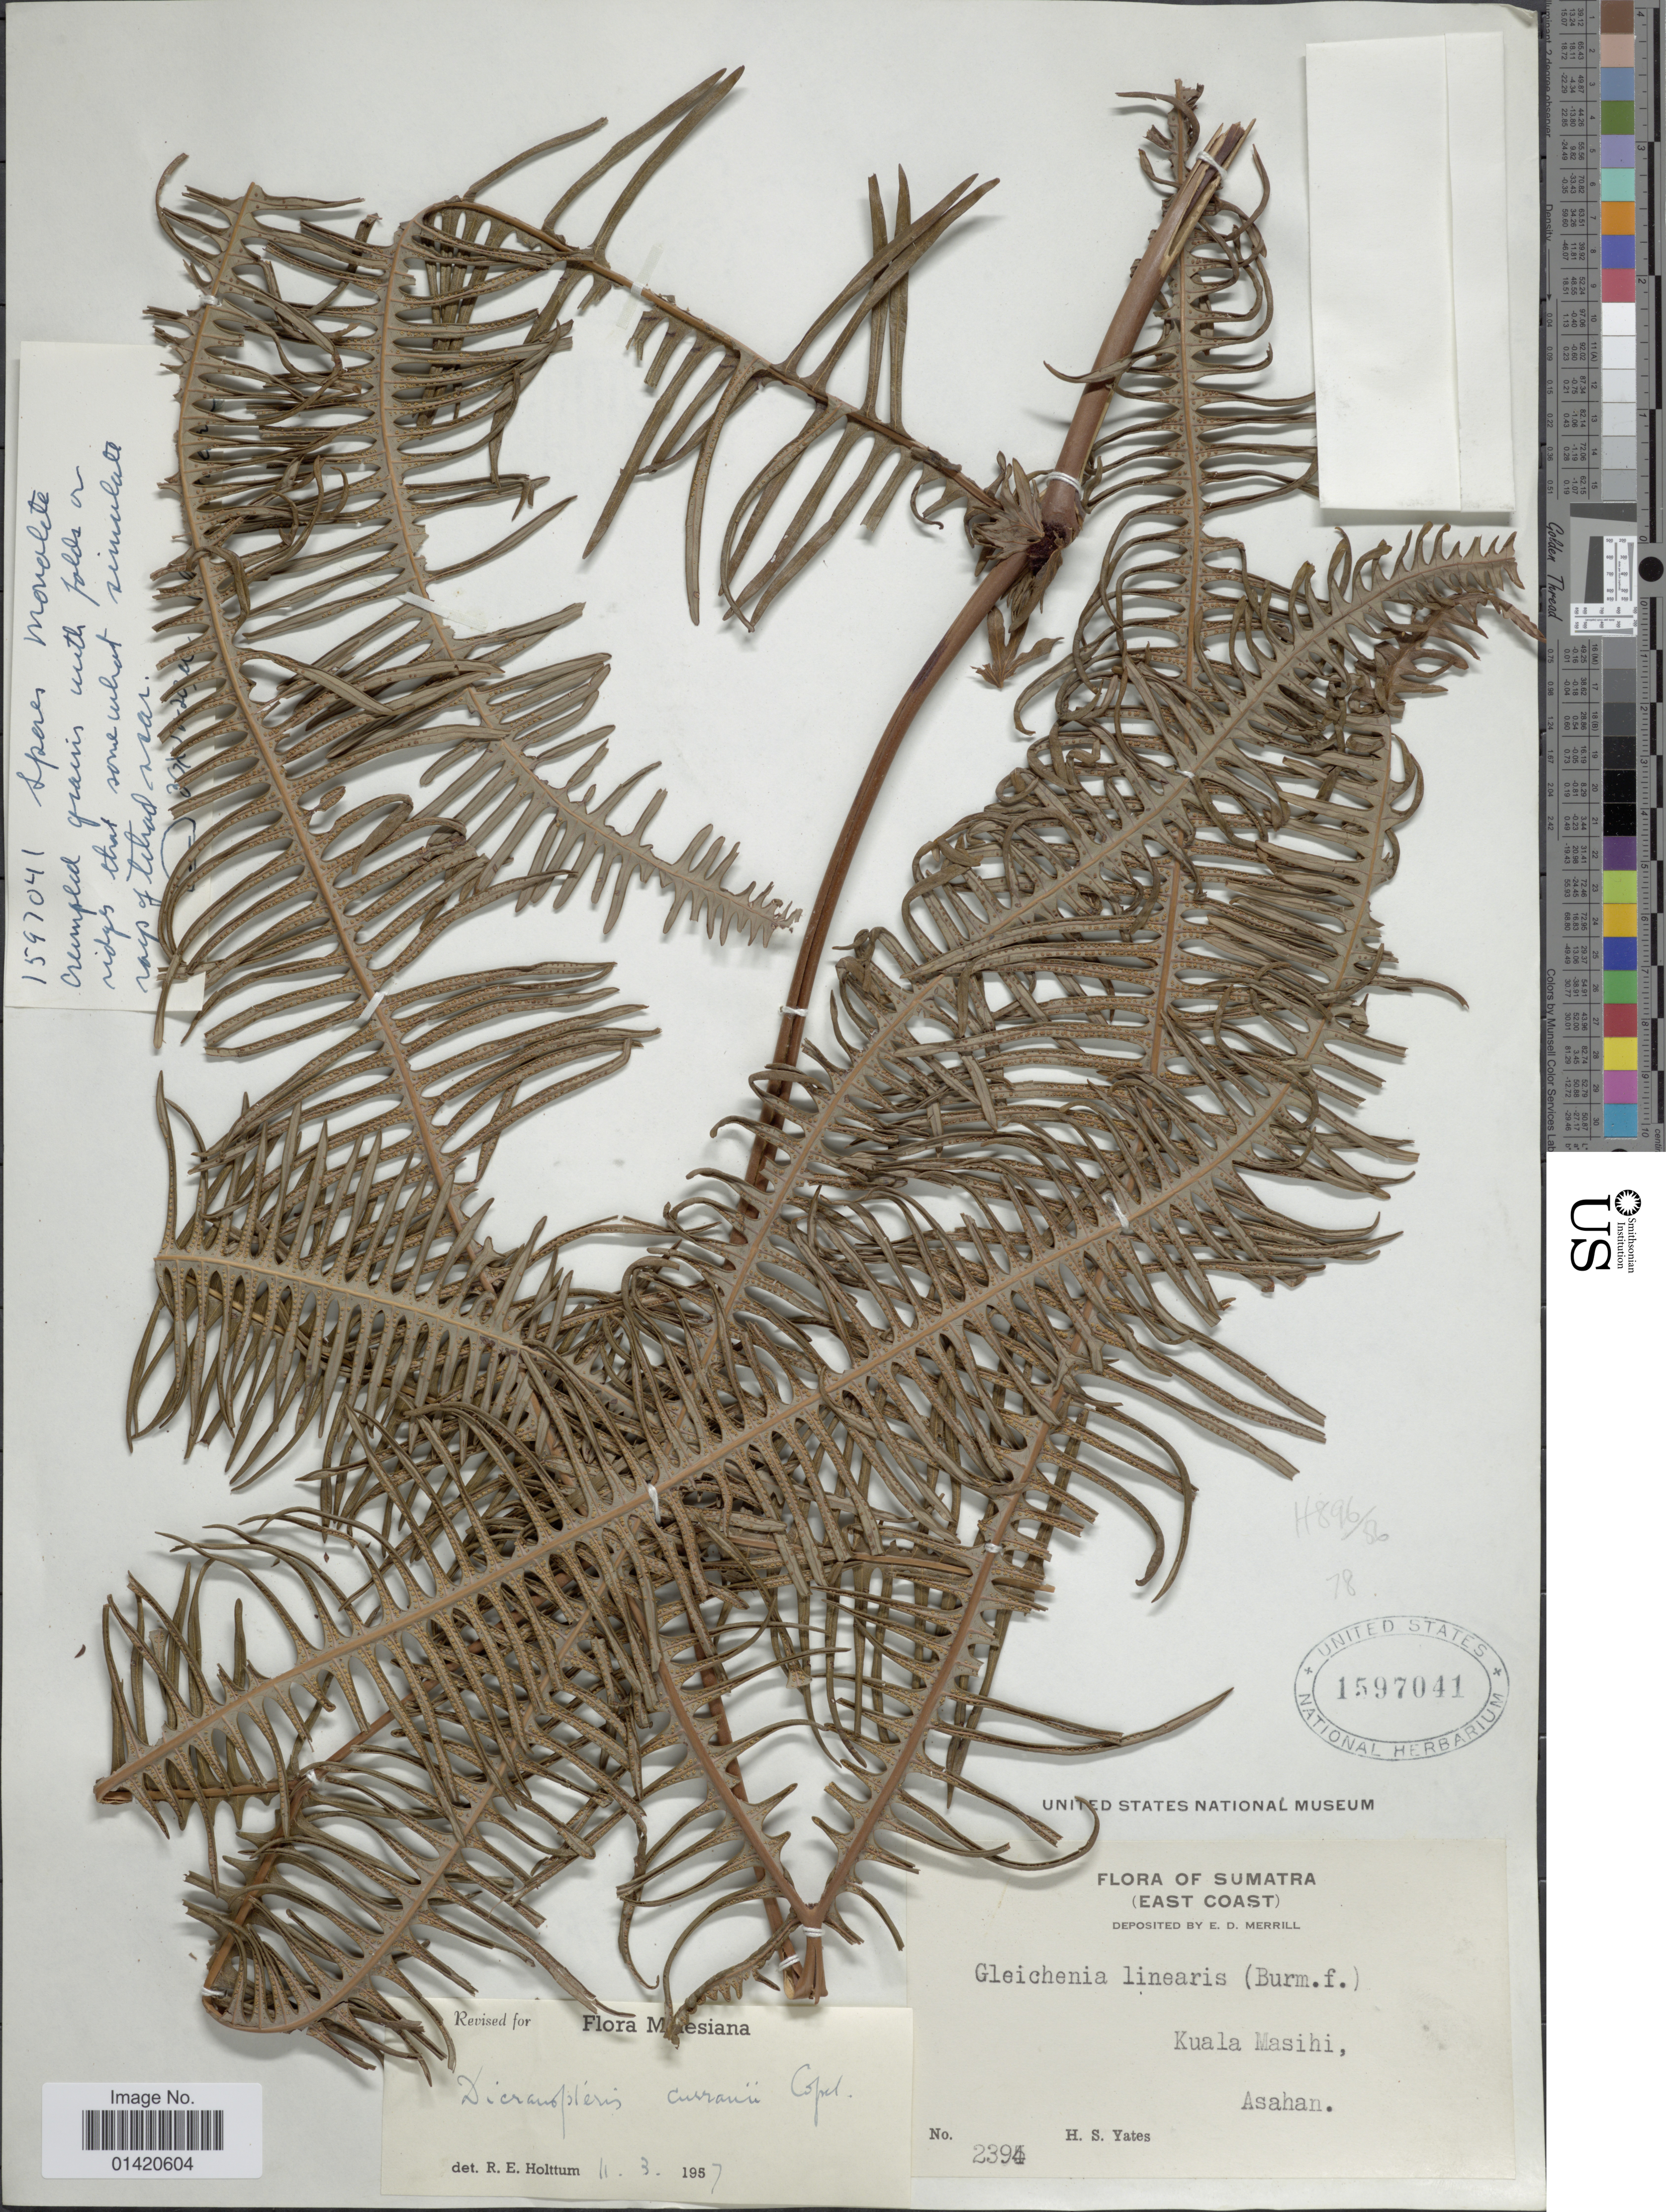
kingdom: Plantae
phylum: Tracheophyta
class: Polypodiopsida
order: Gleicheniales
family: Gleicheniaceae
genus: Dicranopteris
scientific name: Dicranopteris curranii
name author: Copel.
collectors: H. S. Yates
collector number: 2394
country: Indonesia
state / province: Sumatra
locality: (East Coast), Kuala Masihi, Asahan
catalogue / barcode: US 1597041